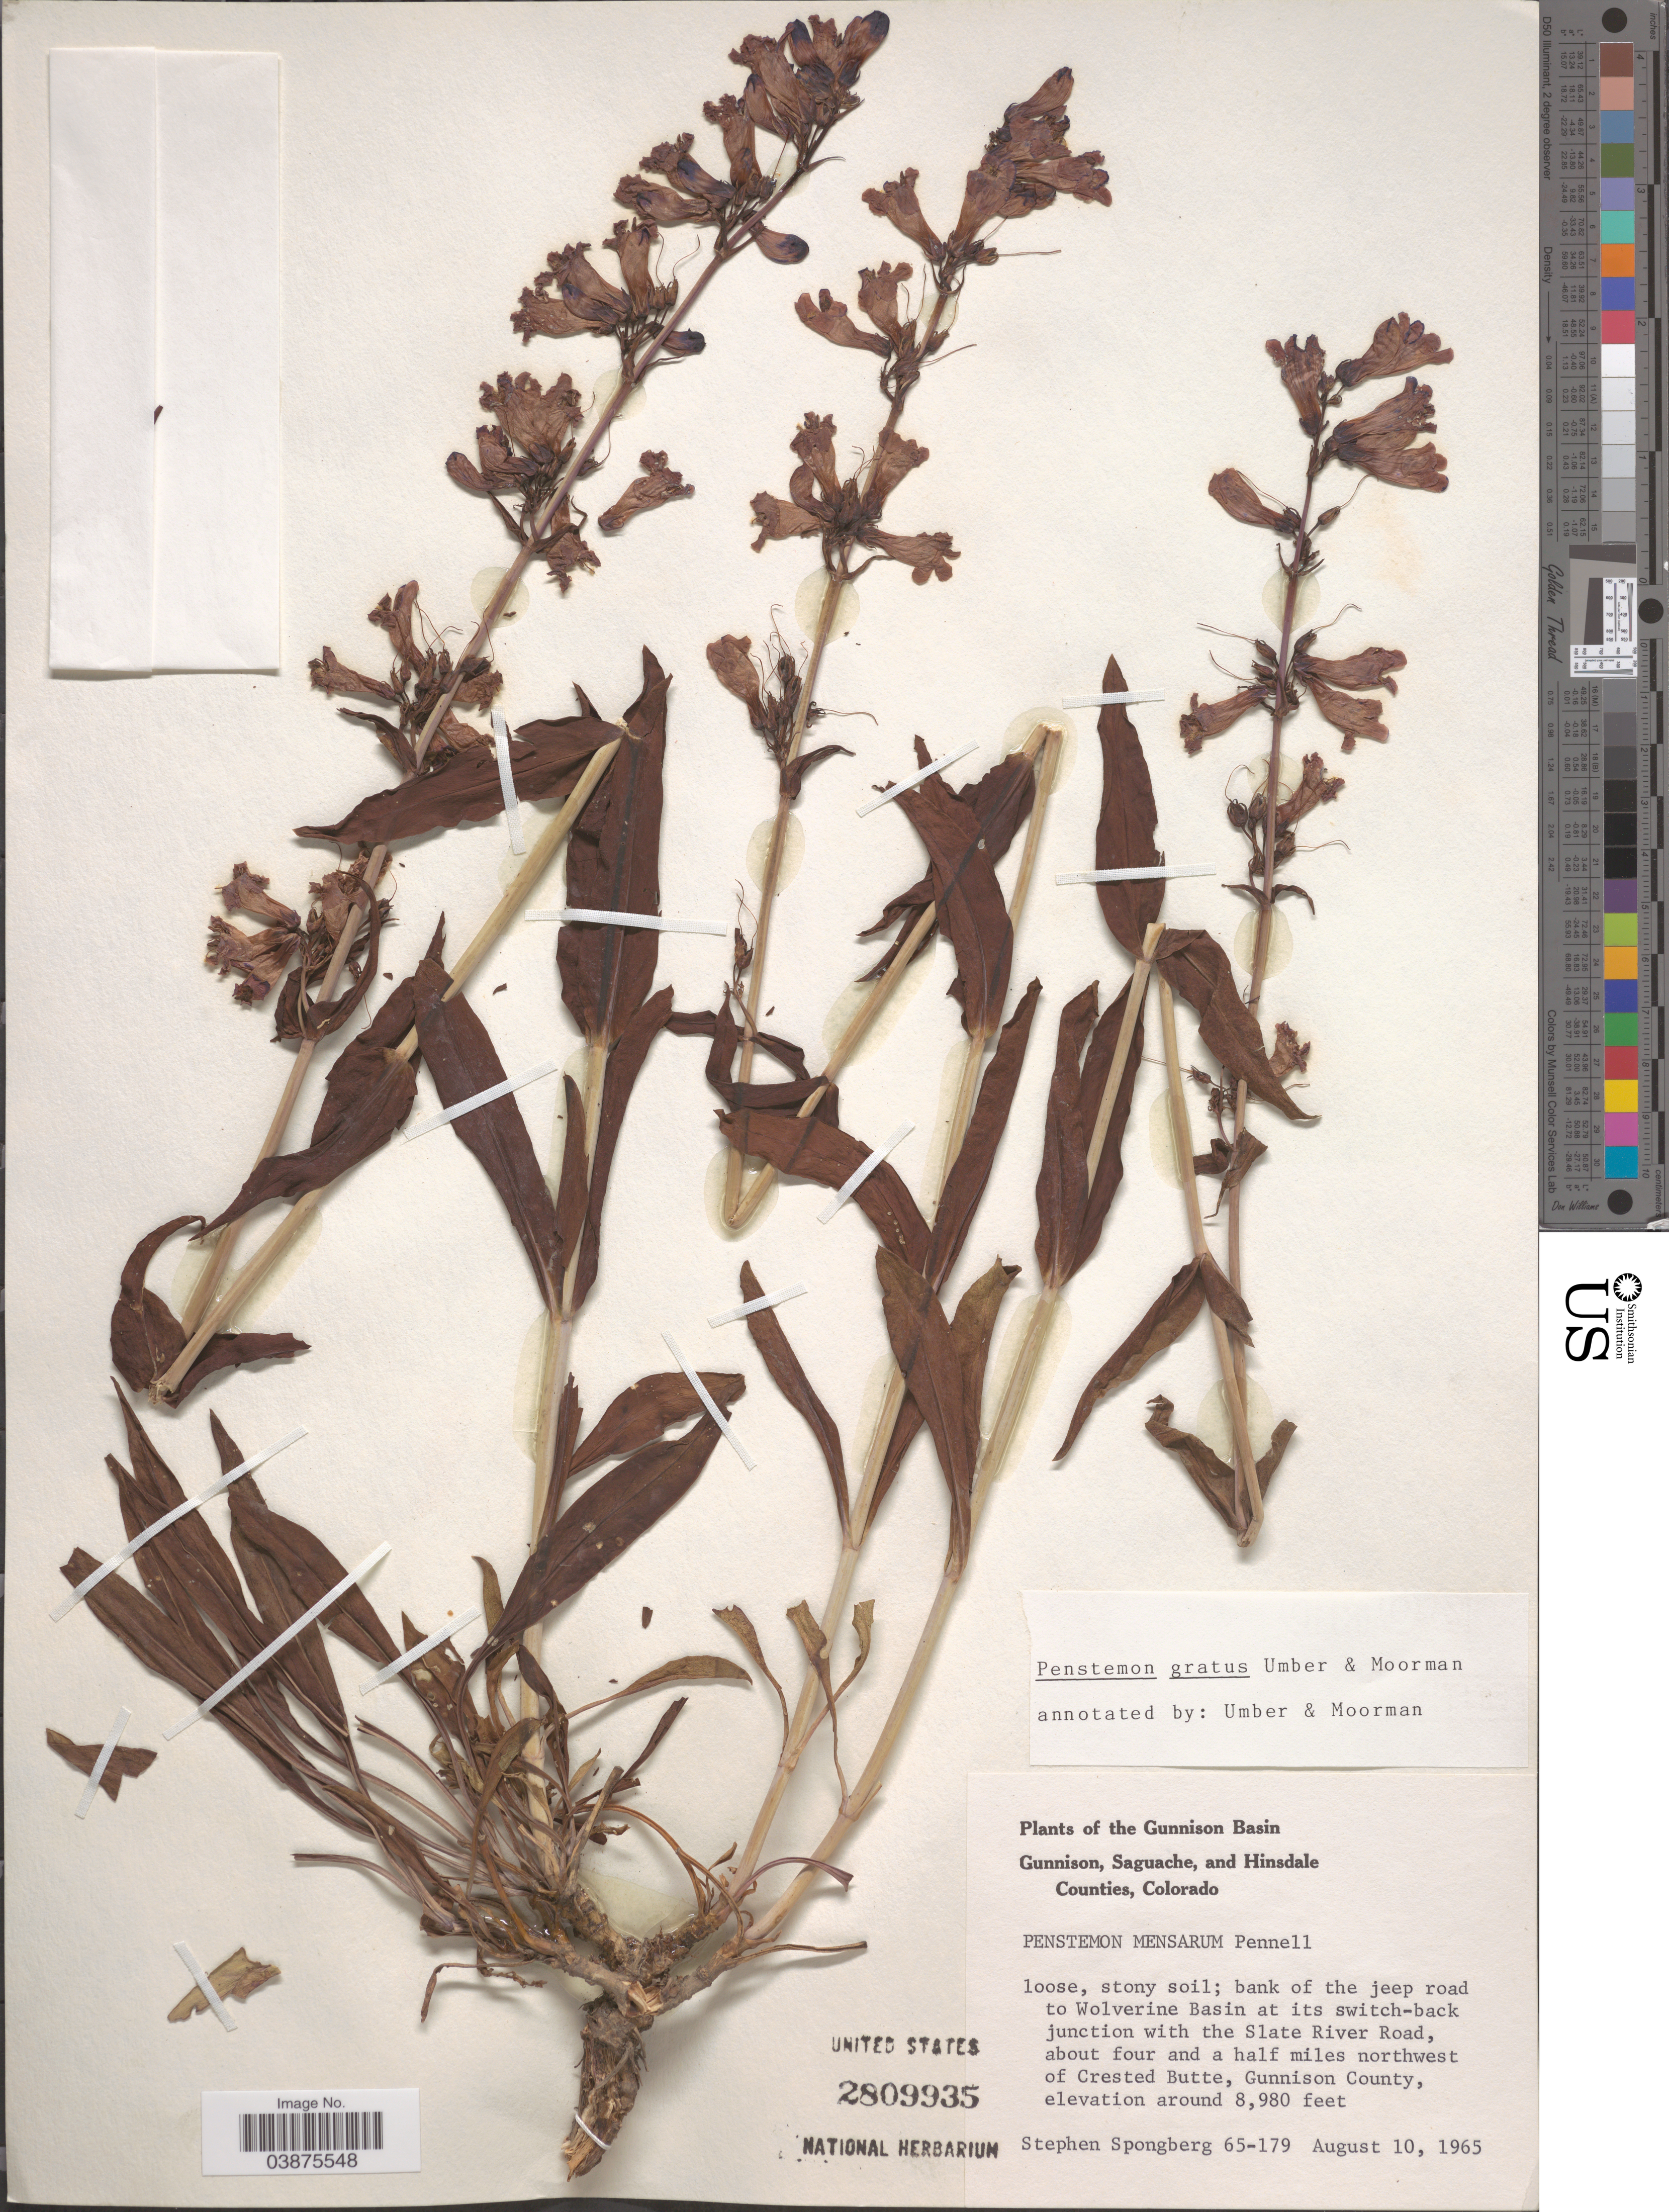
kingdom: Plantae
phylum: Tracheophyta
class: Magnoliopsida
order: Lamiales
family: Plantaginaceae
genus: Penstemon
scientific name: Penstemon mensarum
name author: Pennell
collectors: S. A.Spongberg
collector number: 65-179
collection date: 1965-08-10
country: United States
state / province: Colorado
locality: The Gunnison Basin. Bank of the jeep road to Wolverine Basin at its switch-back junction with the Slate River Road, about four and a half miles northwest of Crested Butte, Gunnison County.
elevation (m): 2737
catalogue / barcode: US 2809935